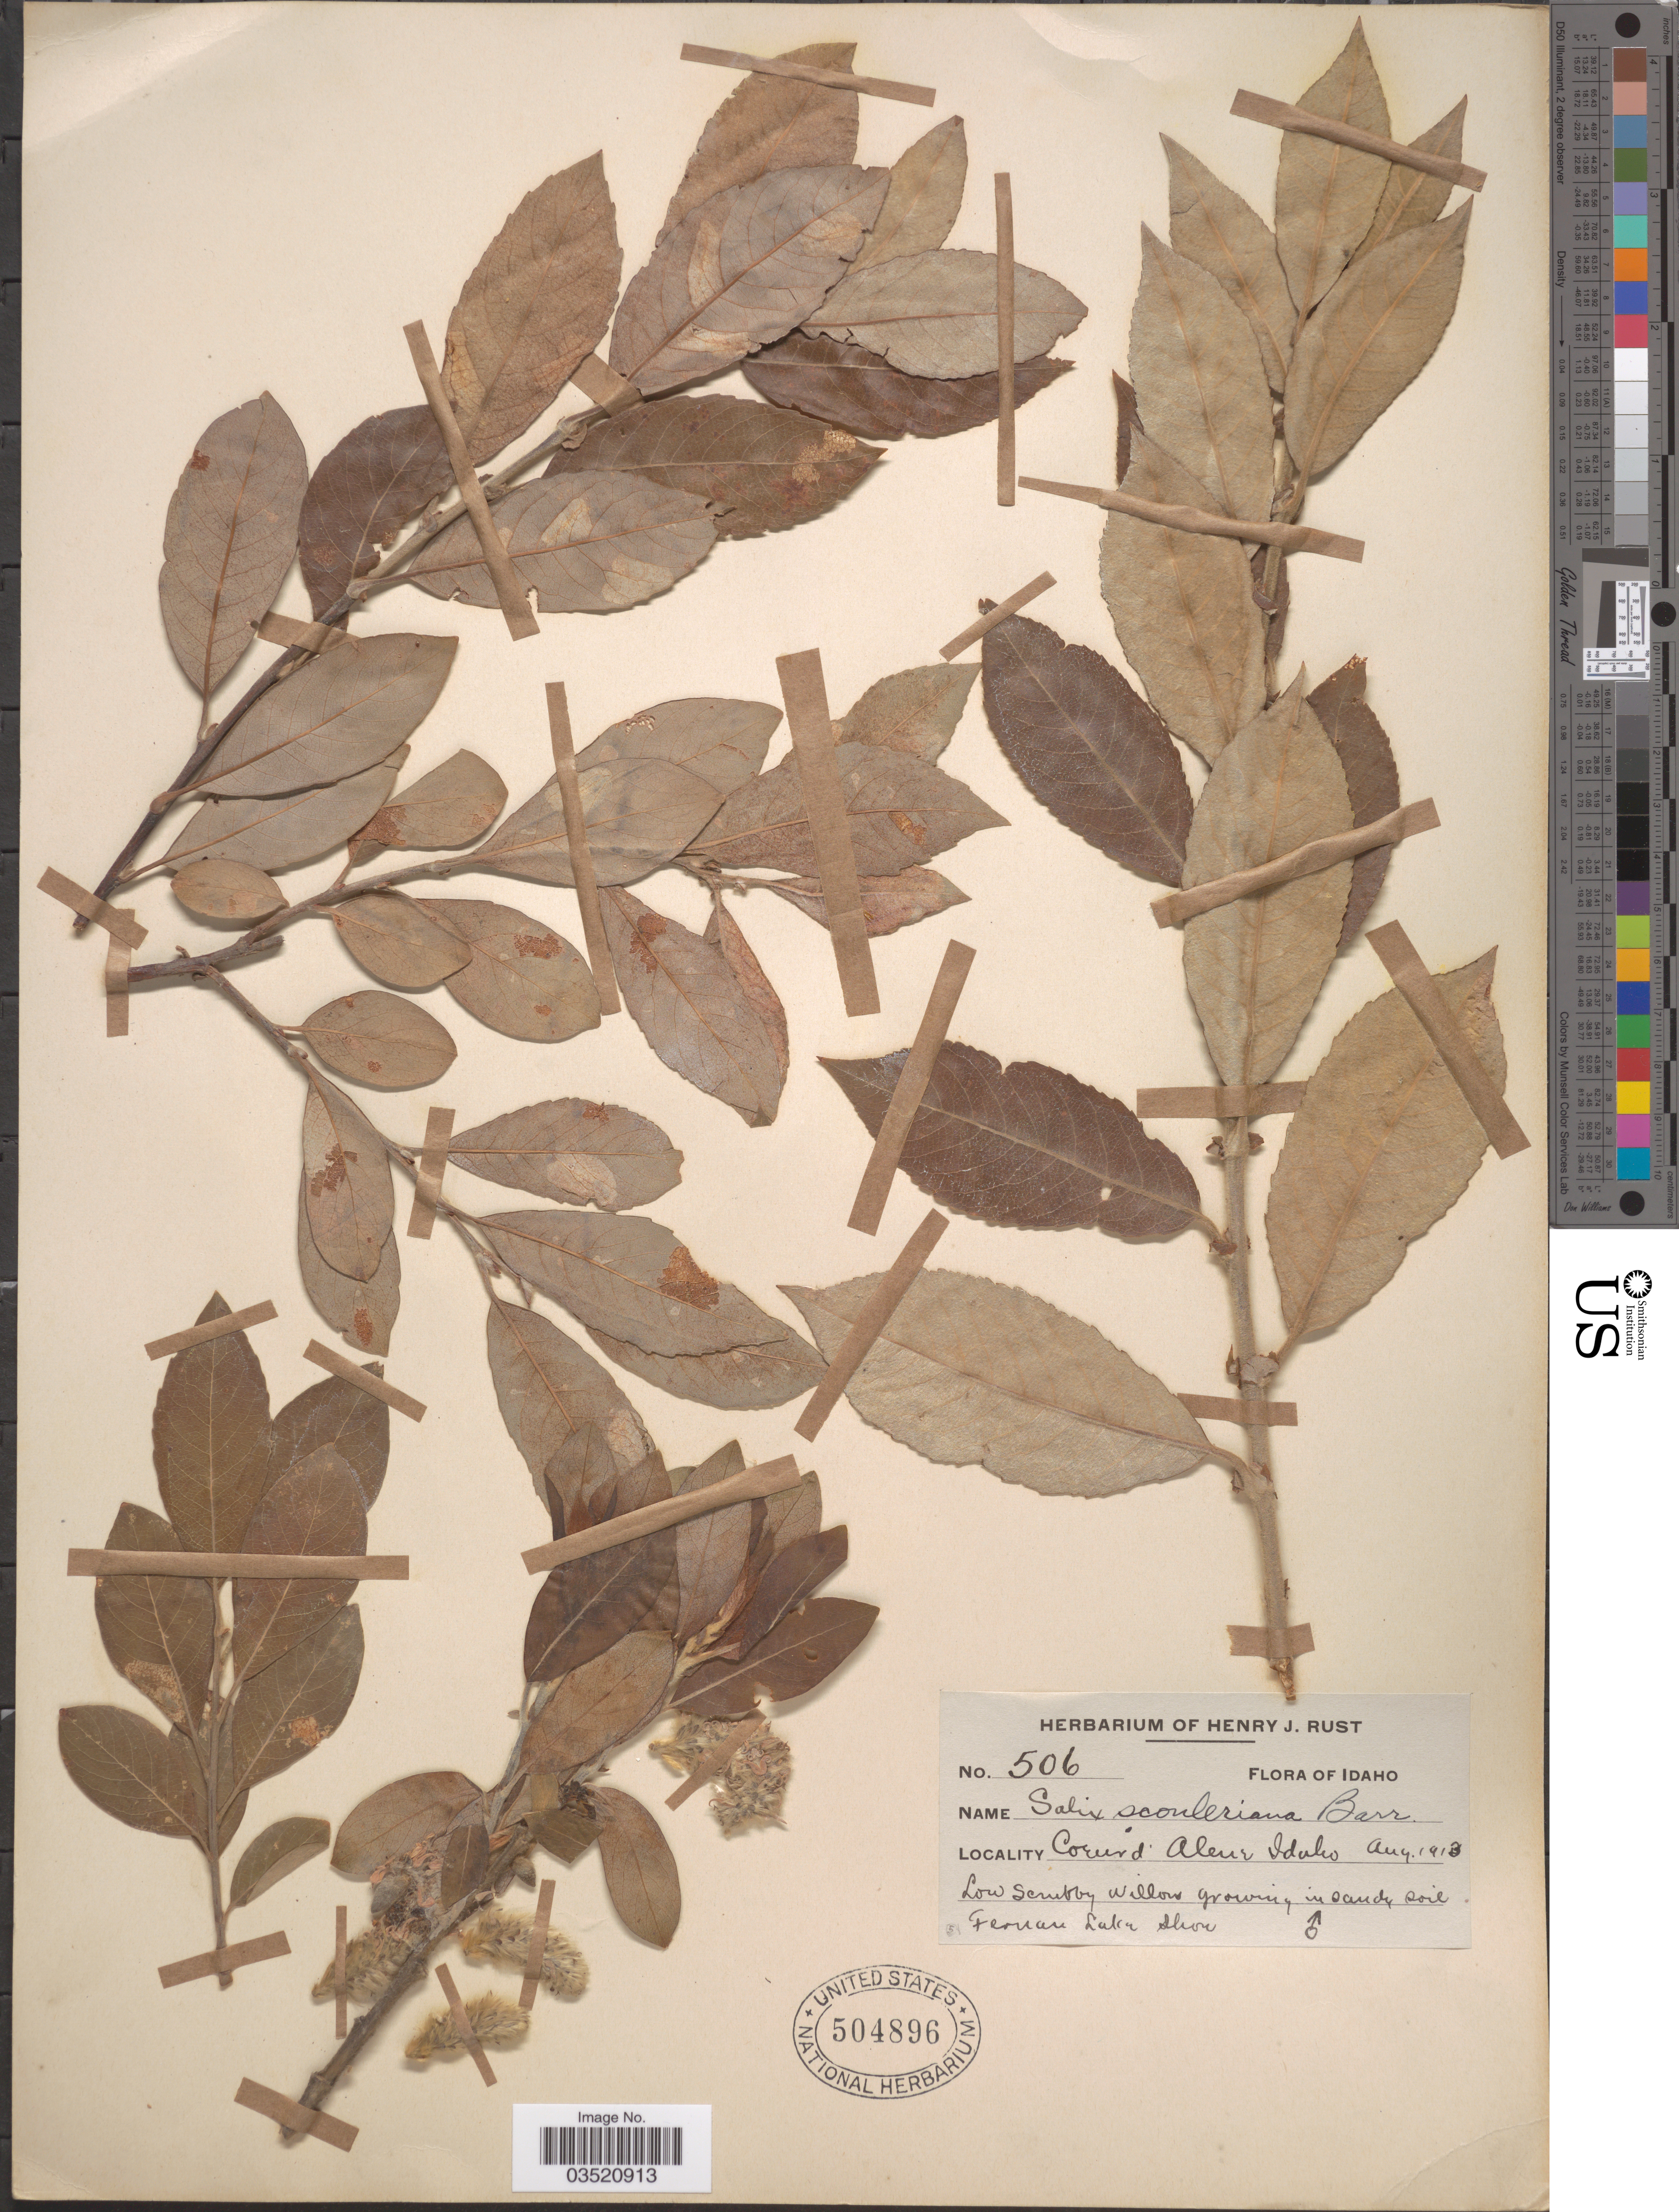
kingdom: Plantae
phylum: Tracheophyta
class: Magnoliopsida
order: Malpighiales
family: Salicaceae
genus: Salix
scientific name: Salix scouleriana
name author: Barratt ex Hook.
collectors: ex herb. Henry J. Rust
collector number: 506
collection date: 1913-08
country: United States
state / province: Idaho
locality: Coeur d'Alene. Fernan Lake Shore.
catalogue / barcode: US 504896